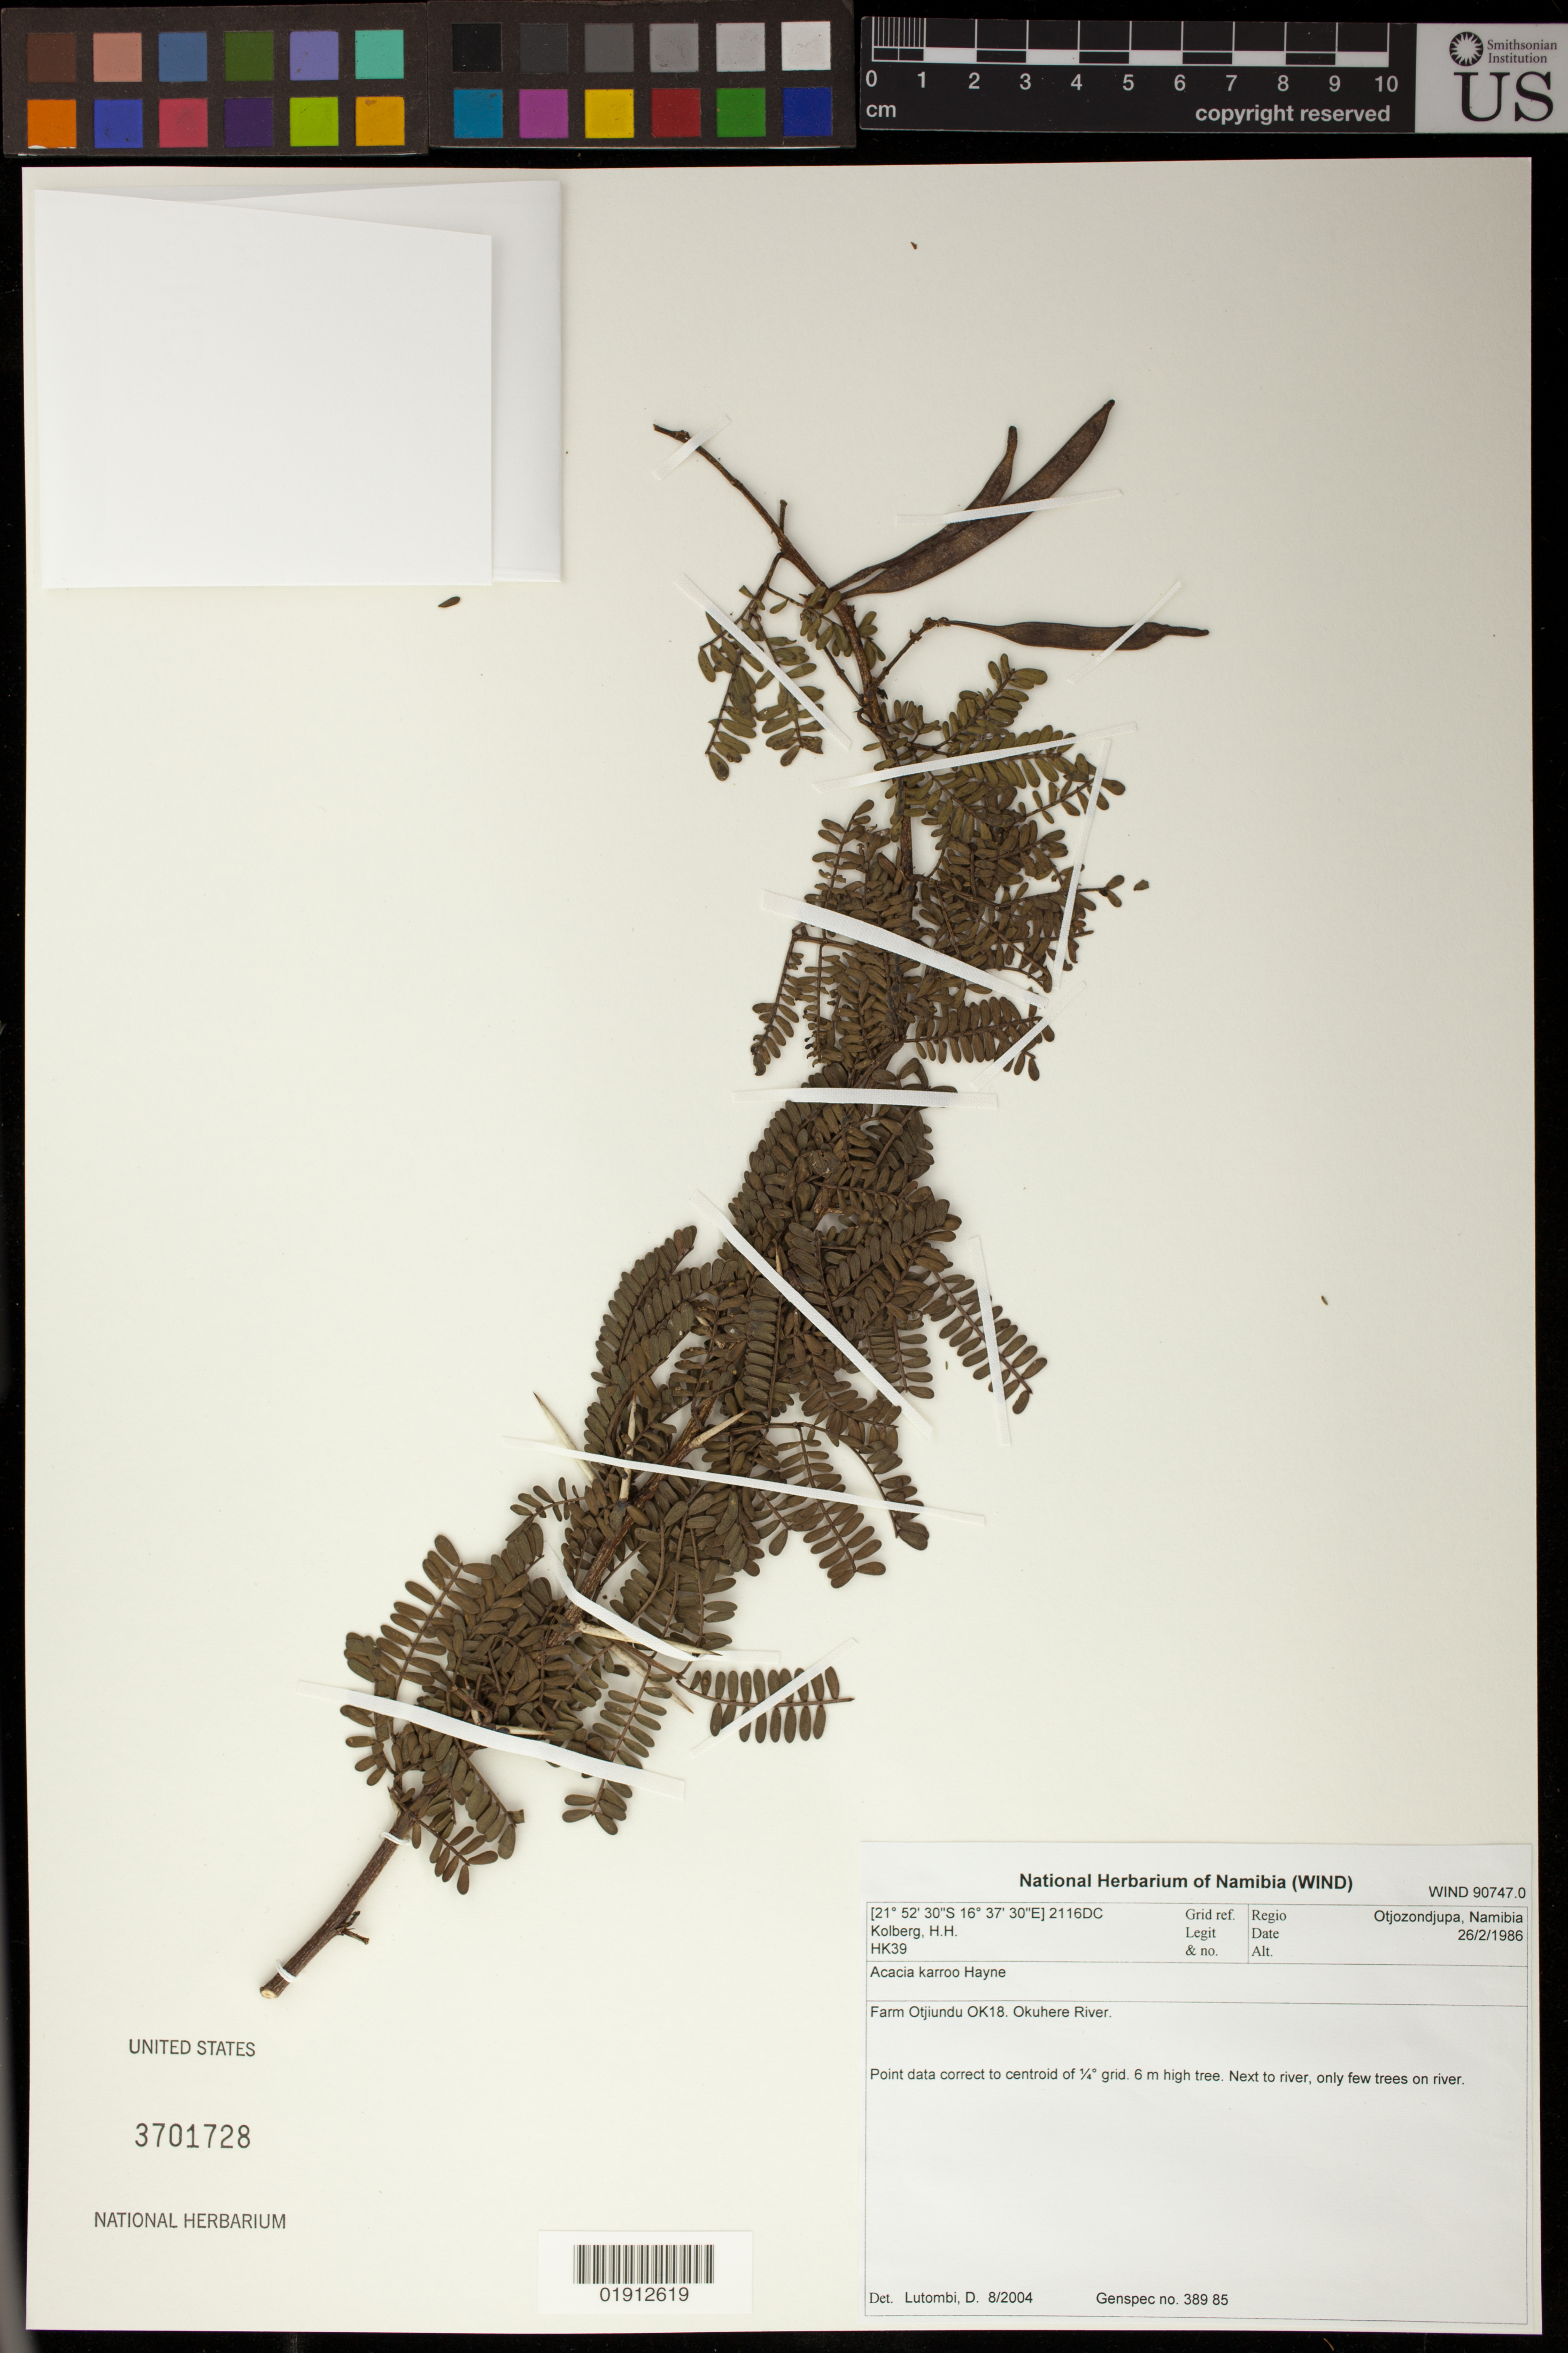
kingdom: Plantae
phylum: Tracheophyta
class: Magnoliopsida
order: Fabales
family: Fabaceae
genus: Vachellia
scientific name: Vachellia karroo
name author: (Hayne) Banfi & Galasso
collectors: H. H. Kolberg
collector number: HK39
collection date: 1986-02-26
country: Namibia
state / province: Otjozondjupa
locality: Farm Otjiundu OK18. Okuhere River.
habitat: Next to river, only few trees on river.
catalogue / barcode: US 3701728